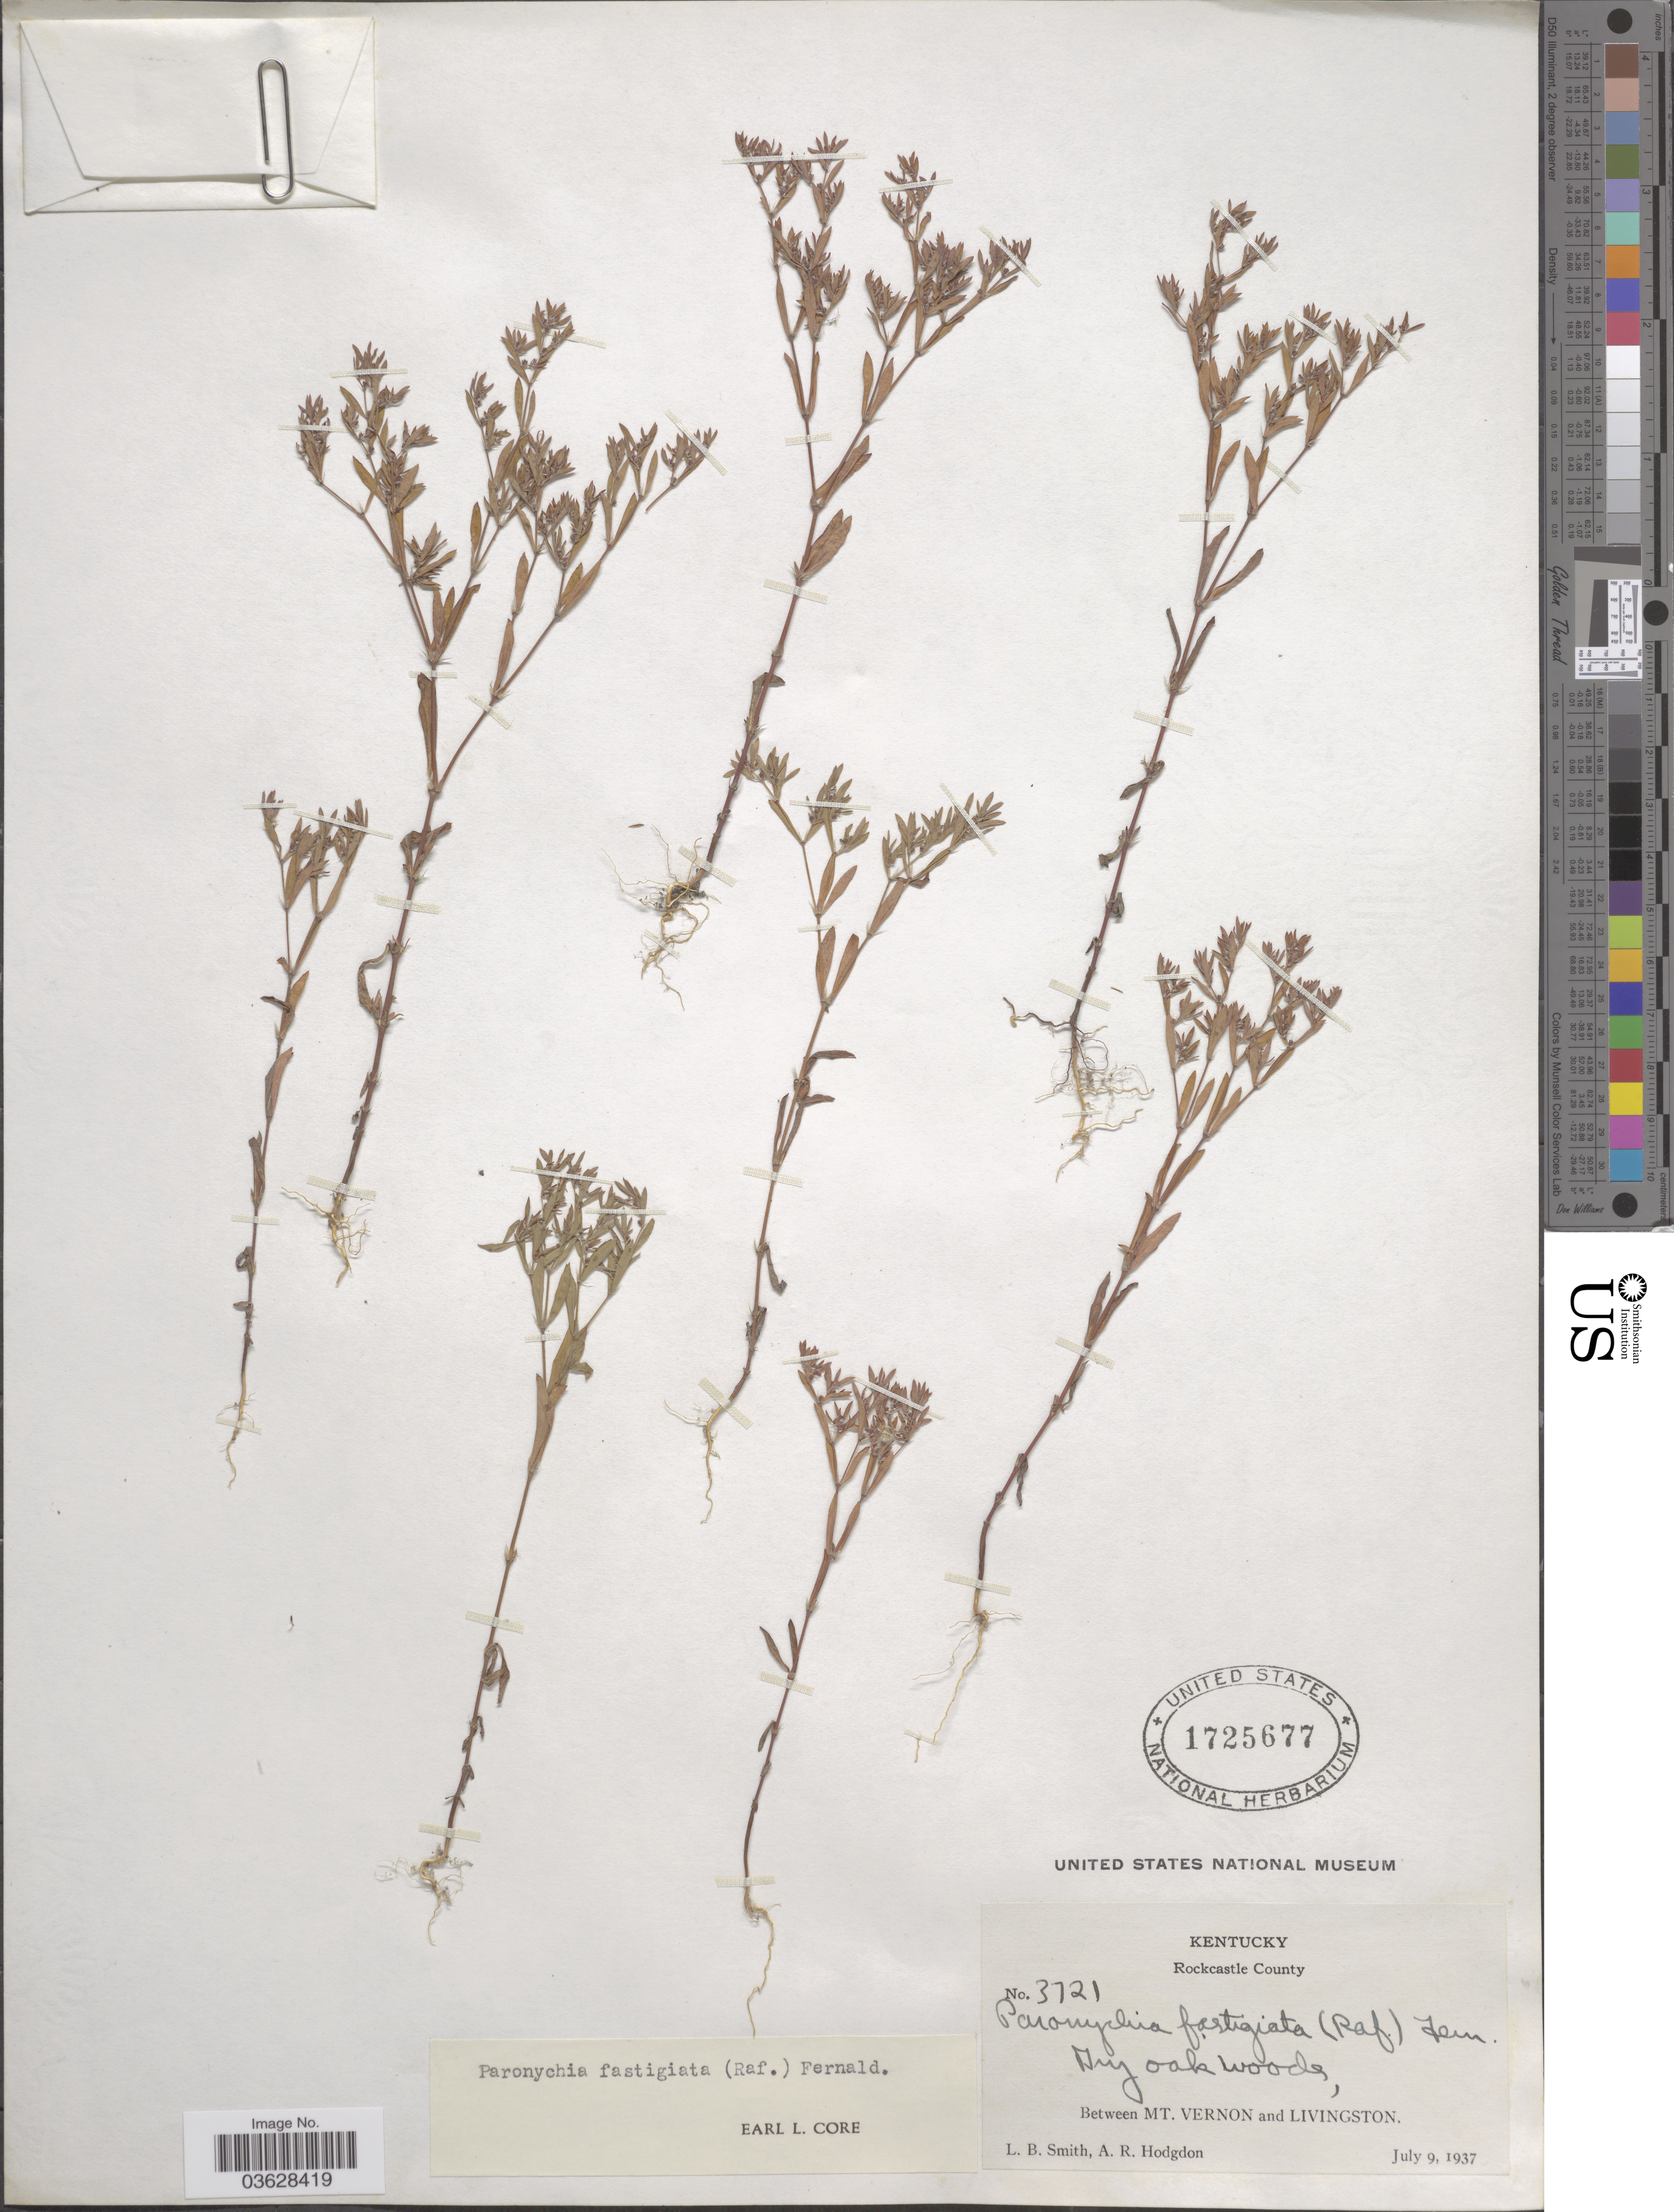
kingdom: Plantae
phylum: Tracheophyta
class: Magnoliopsida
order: Caryophyllales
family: Caryophyllaceae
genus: Paronychia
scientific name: Paronychia fastigiata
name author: (Raf.) Fernald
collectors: L. Smith & A. R. Hodgdon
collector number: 3721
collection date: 1937-07-09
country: United States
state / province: Kentucky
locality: Rockcastle County. Between Mt. Vernon and Livingston.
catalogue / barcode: US 1725677